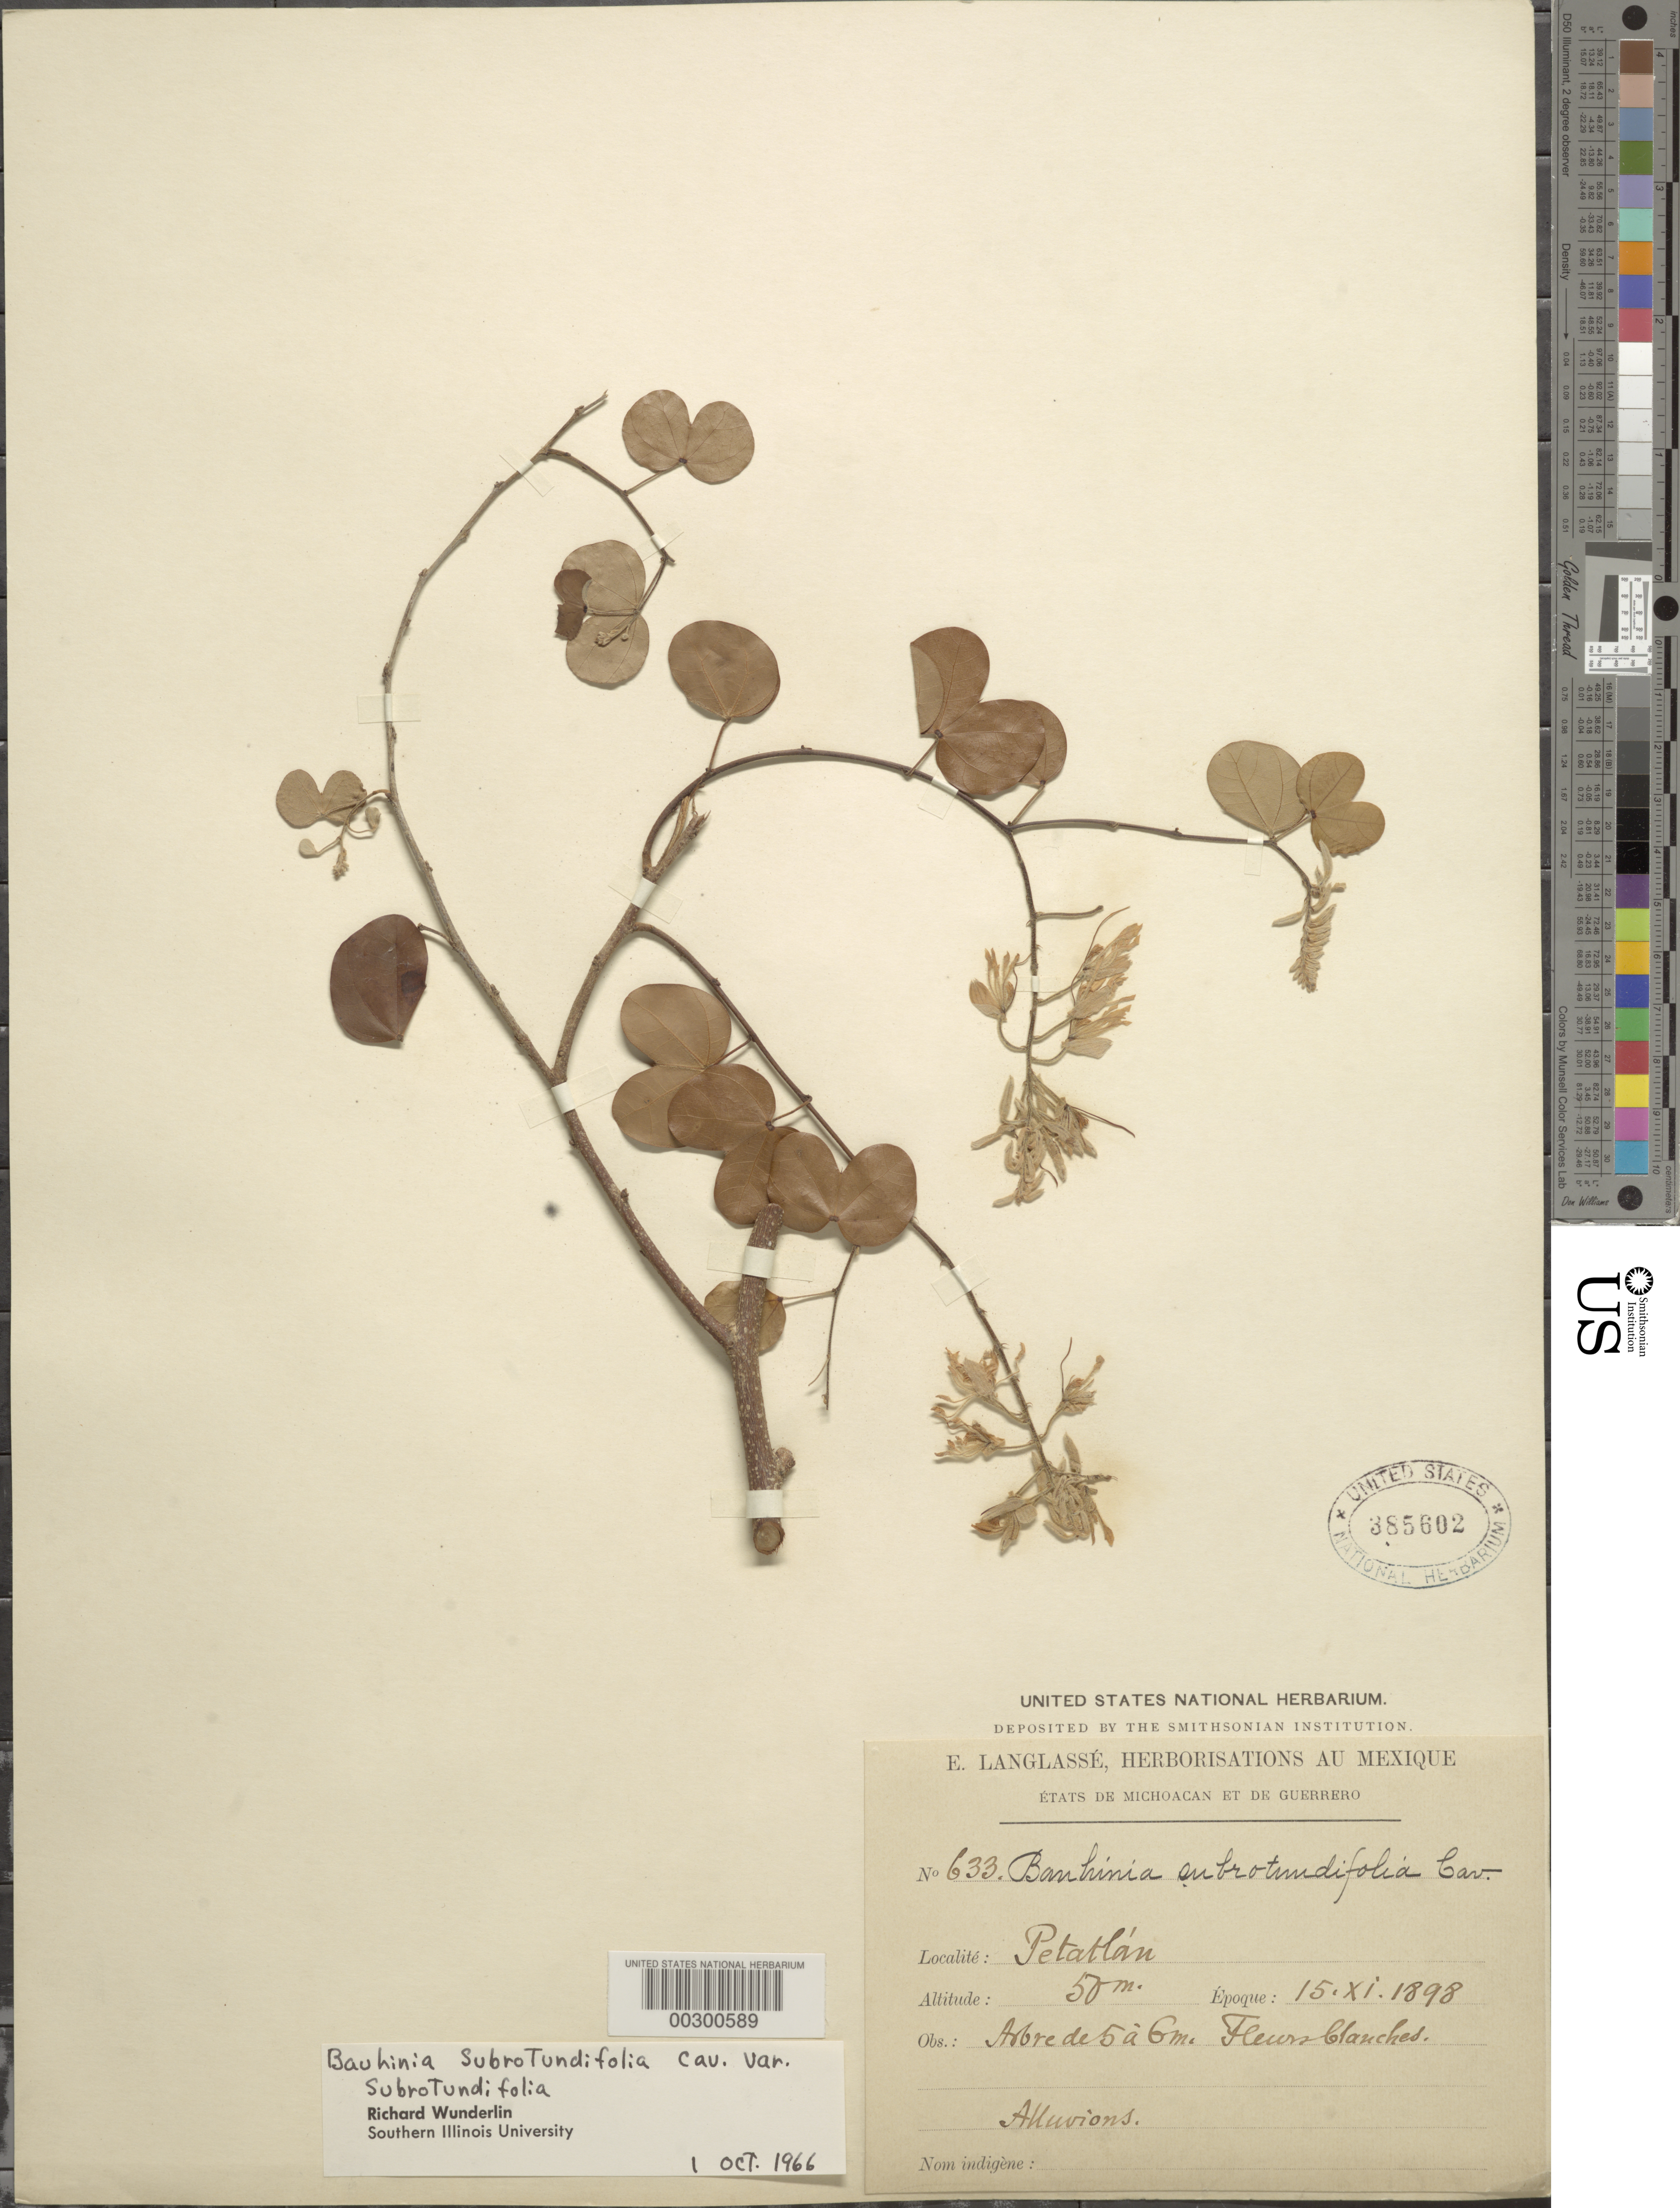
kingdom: Plantae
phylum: Tracheophyta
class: Magnoliopsida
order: Fabales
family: Fabaceae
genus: Bauhinia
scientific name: Bauhinia subrotundifolia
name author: Cav.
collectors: E. Langlassé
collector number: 633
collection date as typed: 15 Nov 1898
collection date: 1898-11-15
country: Mexico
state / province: Guerrero / Michoacán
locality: Petatlan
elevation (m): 50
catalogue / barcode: US 385602